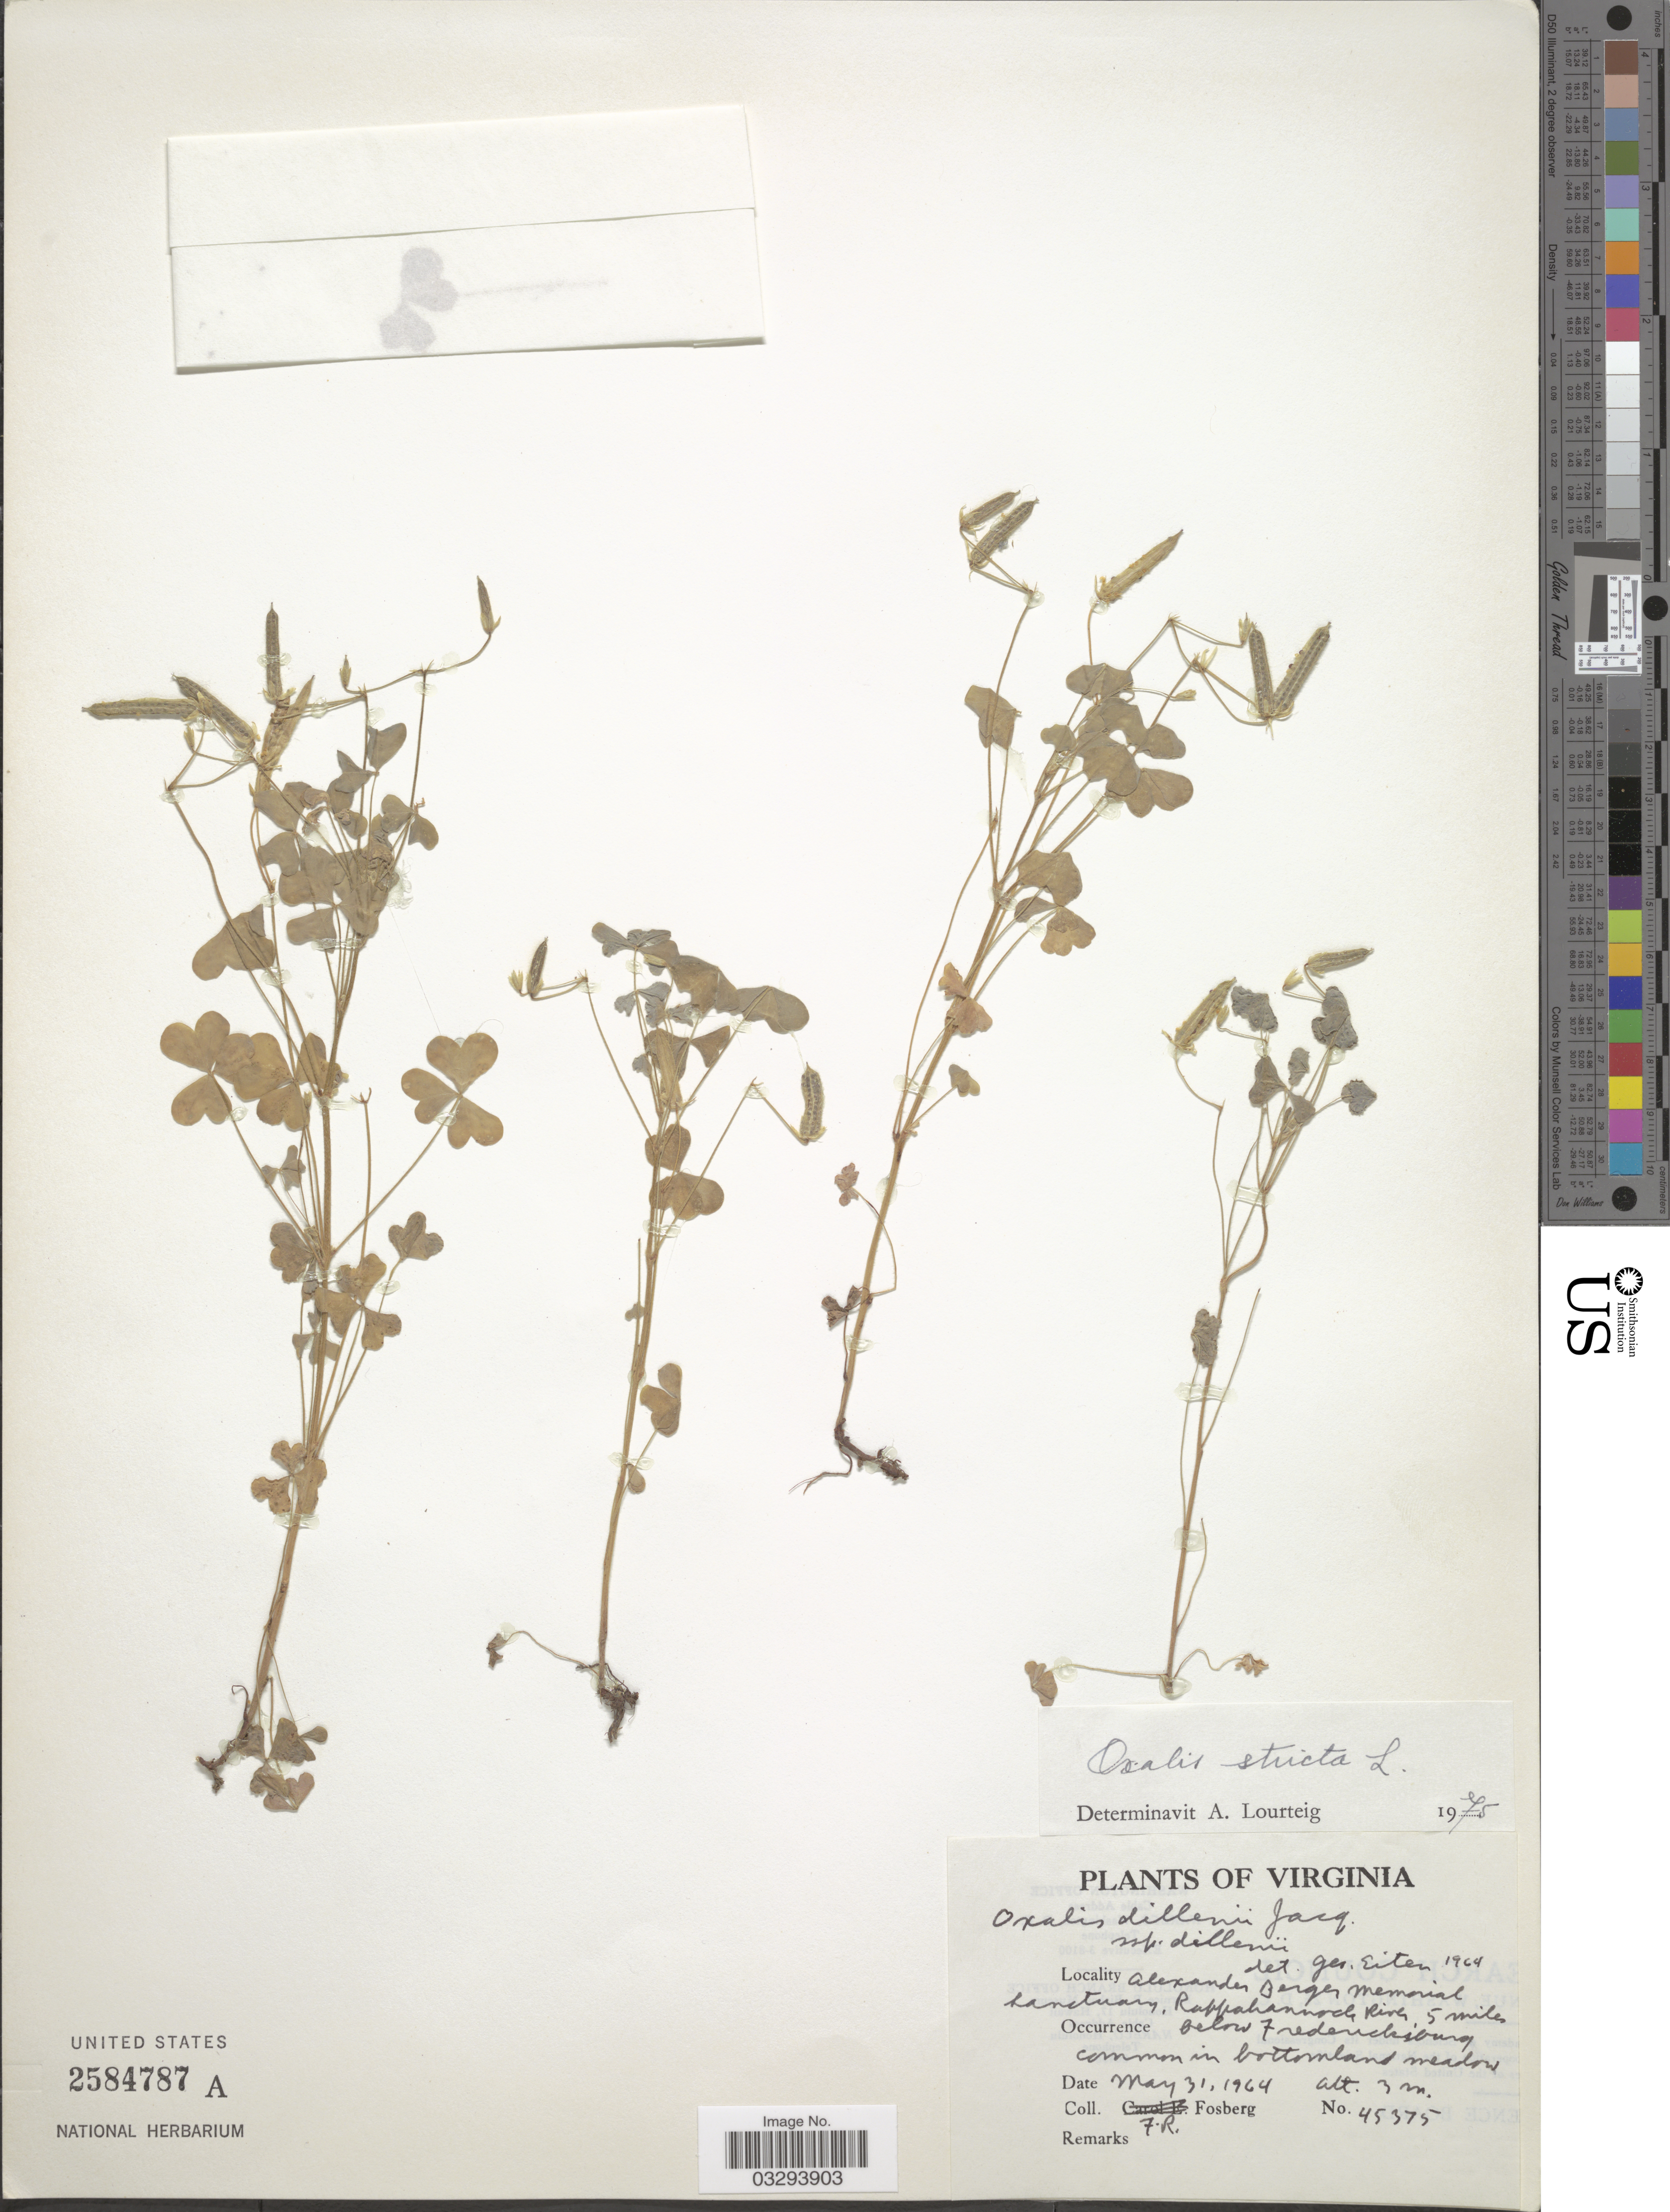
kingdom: Plantae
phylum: Tracheophyta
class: Magnoliopsida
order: Oxalidales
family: Oxalidaceae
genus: Oxalis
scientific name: Oxalis stricta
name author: L.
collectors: F. R. Fosberg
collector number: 45375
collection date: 1964-05-31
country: United States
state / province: Virginia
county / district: Spotsylvania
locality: Alexander Berger Memorial Sanctuary, Rappahannock River, 5 miles below Fredericksburg.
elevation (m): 3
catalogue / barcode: US 2584787A